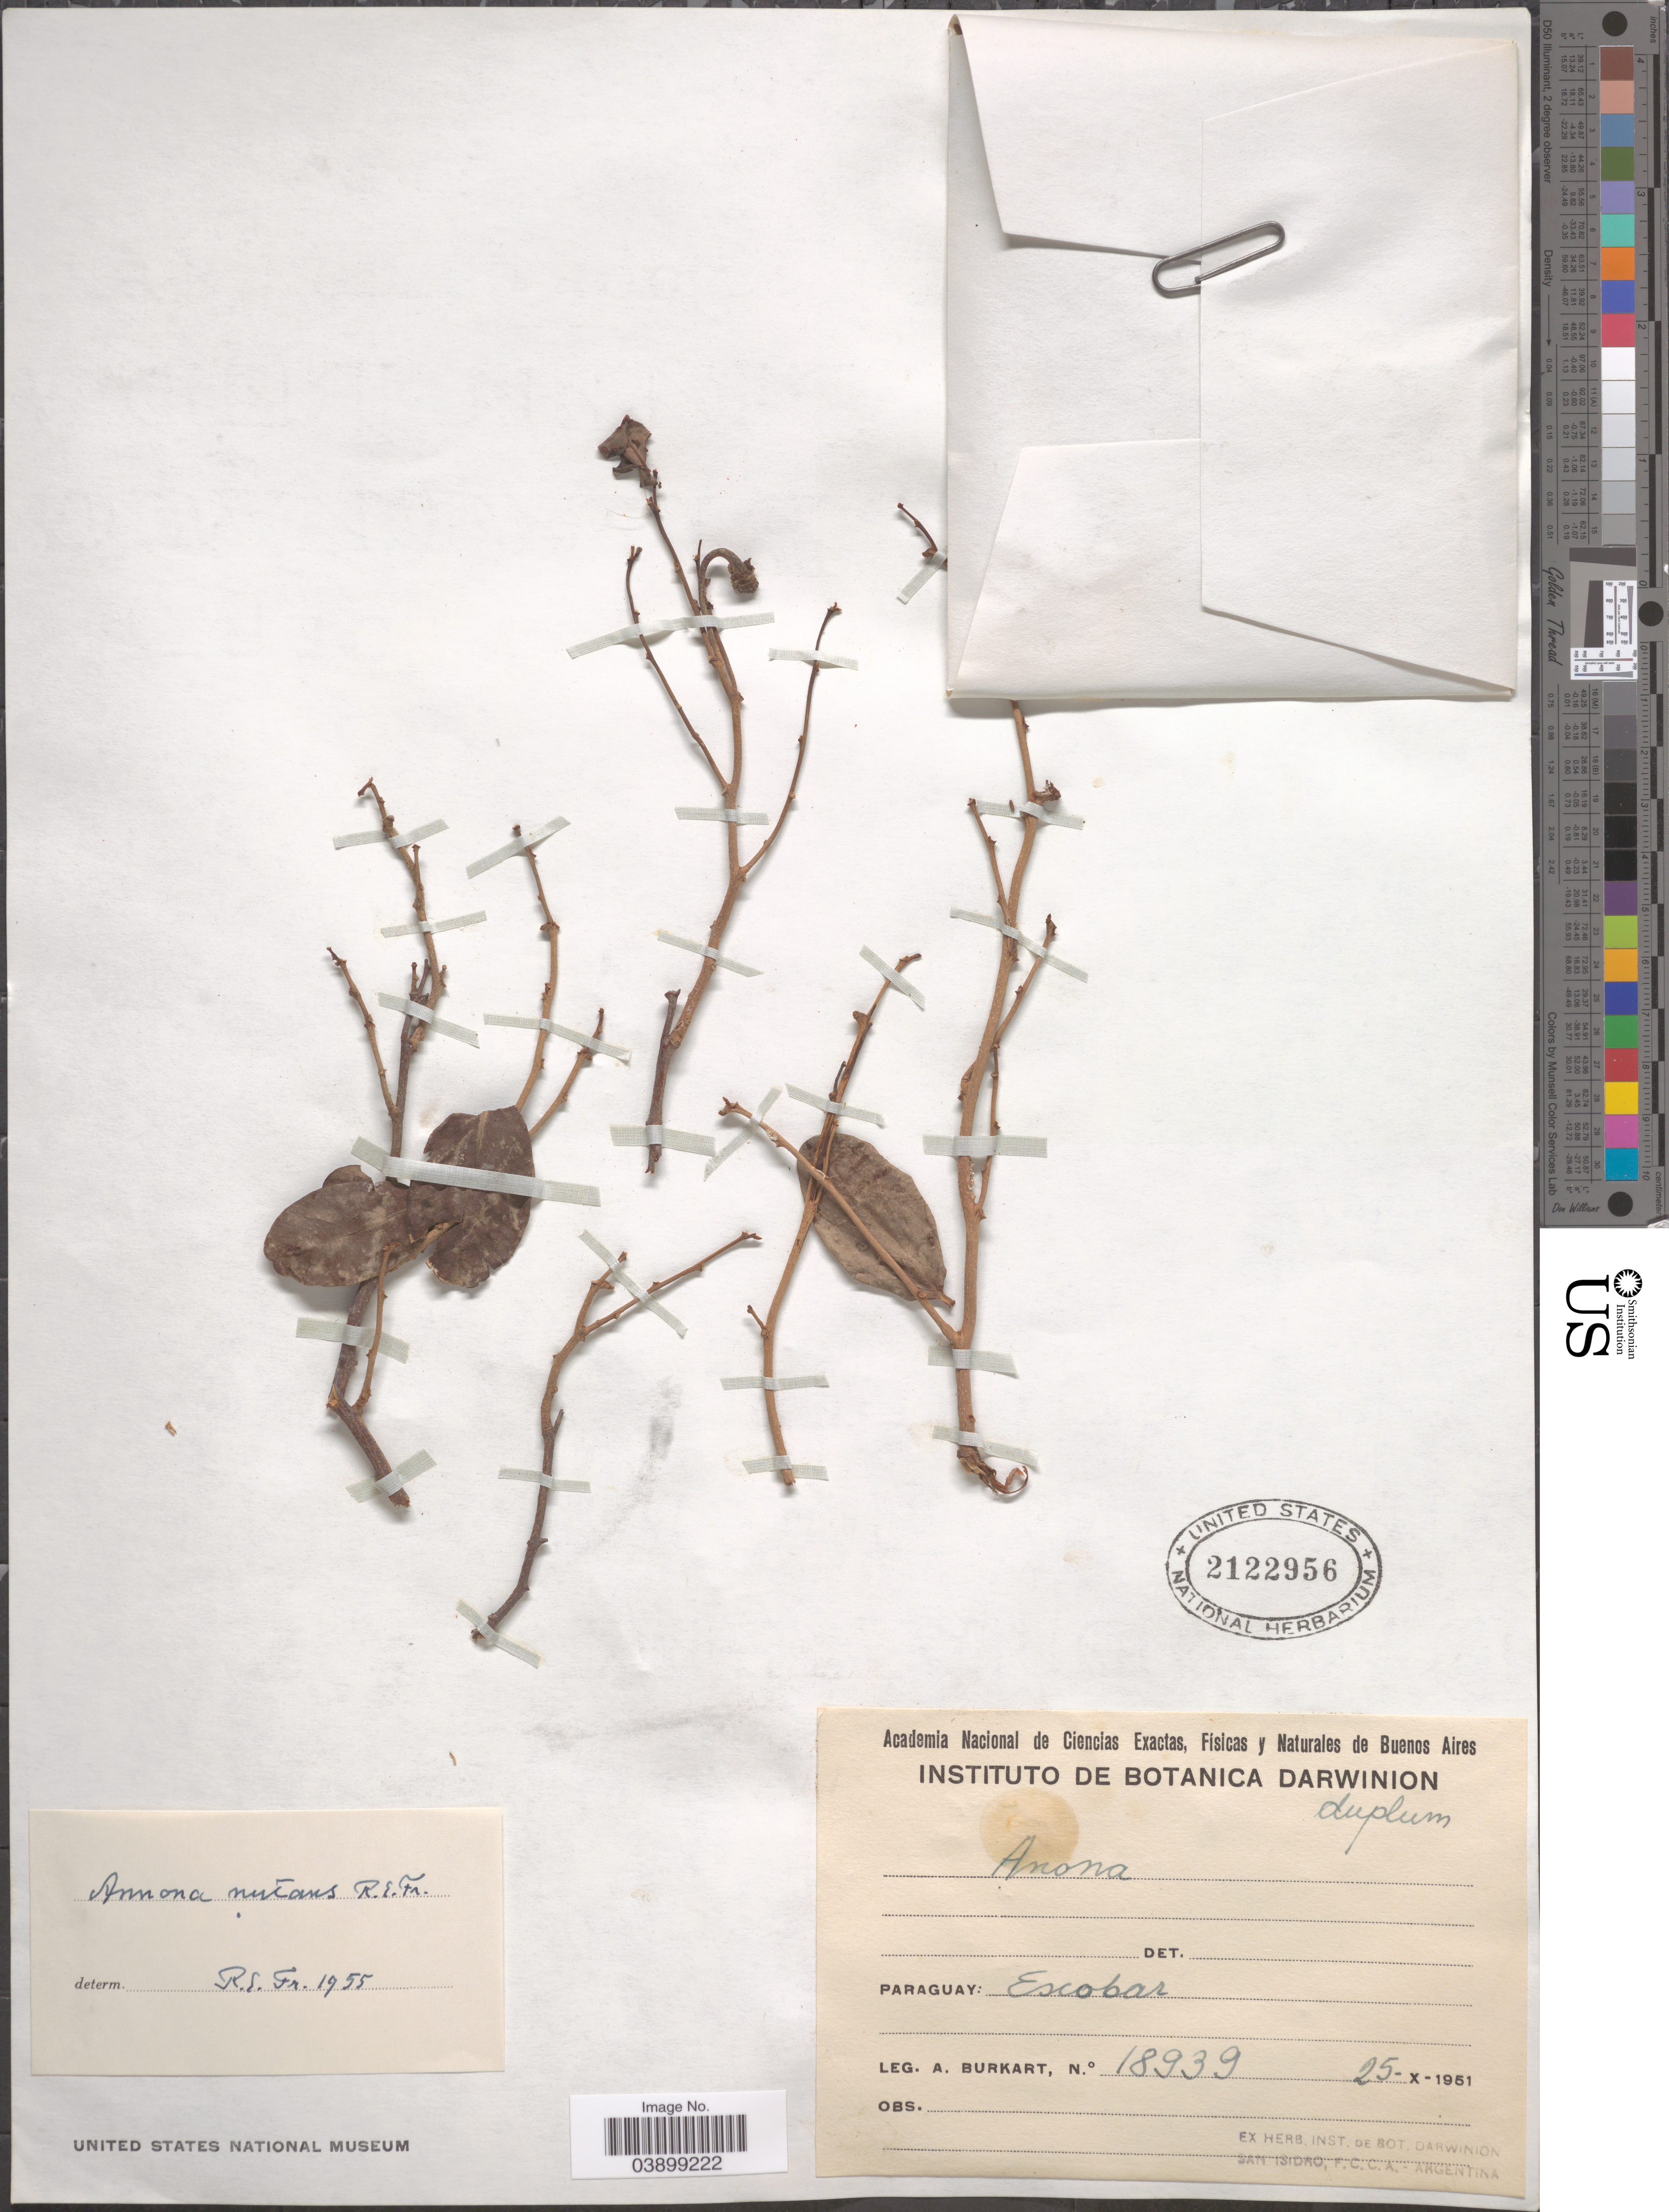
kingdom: Plantae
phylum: Tracheophyta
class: Magnoliopsida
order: Magnoliales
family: Annonaceae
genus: Annona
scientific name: Annona nutans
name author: R.E. Fr.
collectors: A. E. Burkart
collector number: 18939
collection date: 1951-10-25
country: Paraguay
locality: Escobar.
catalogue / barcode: US 2122956